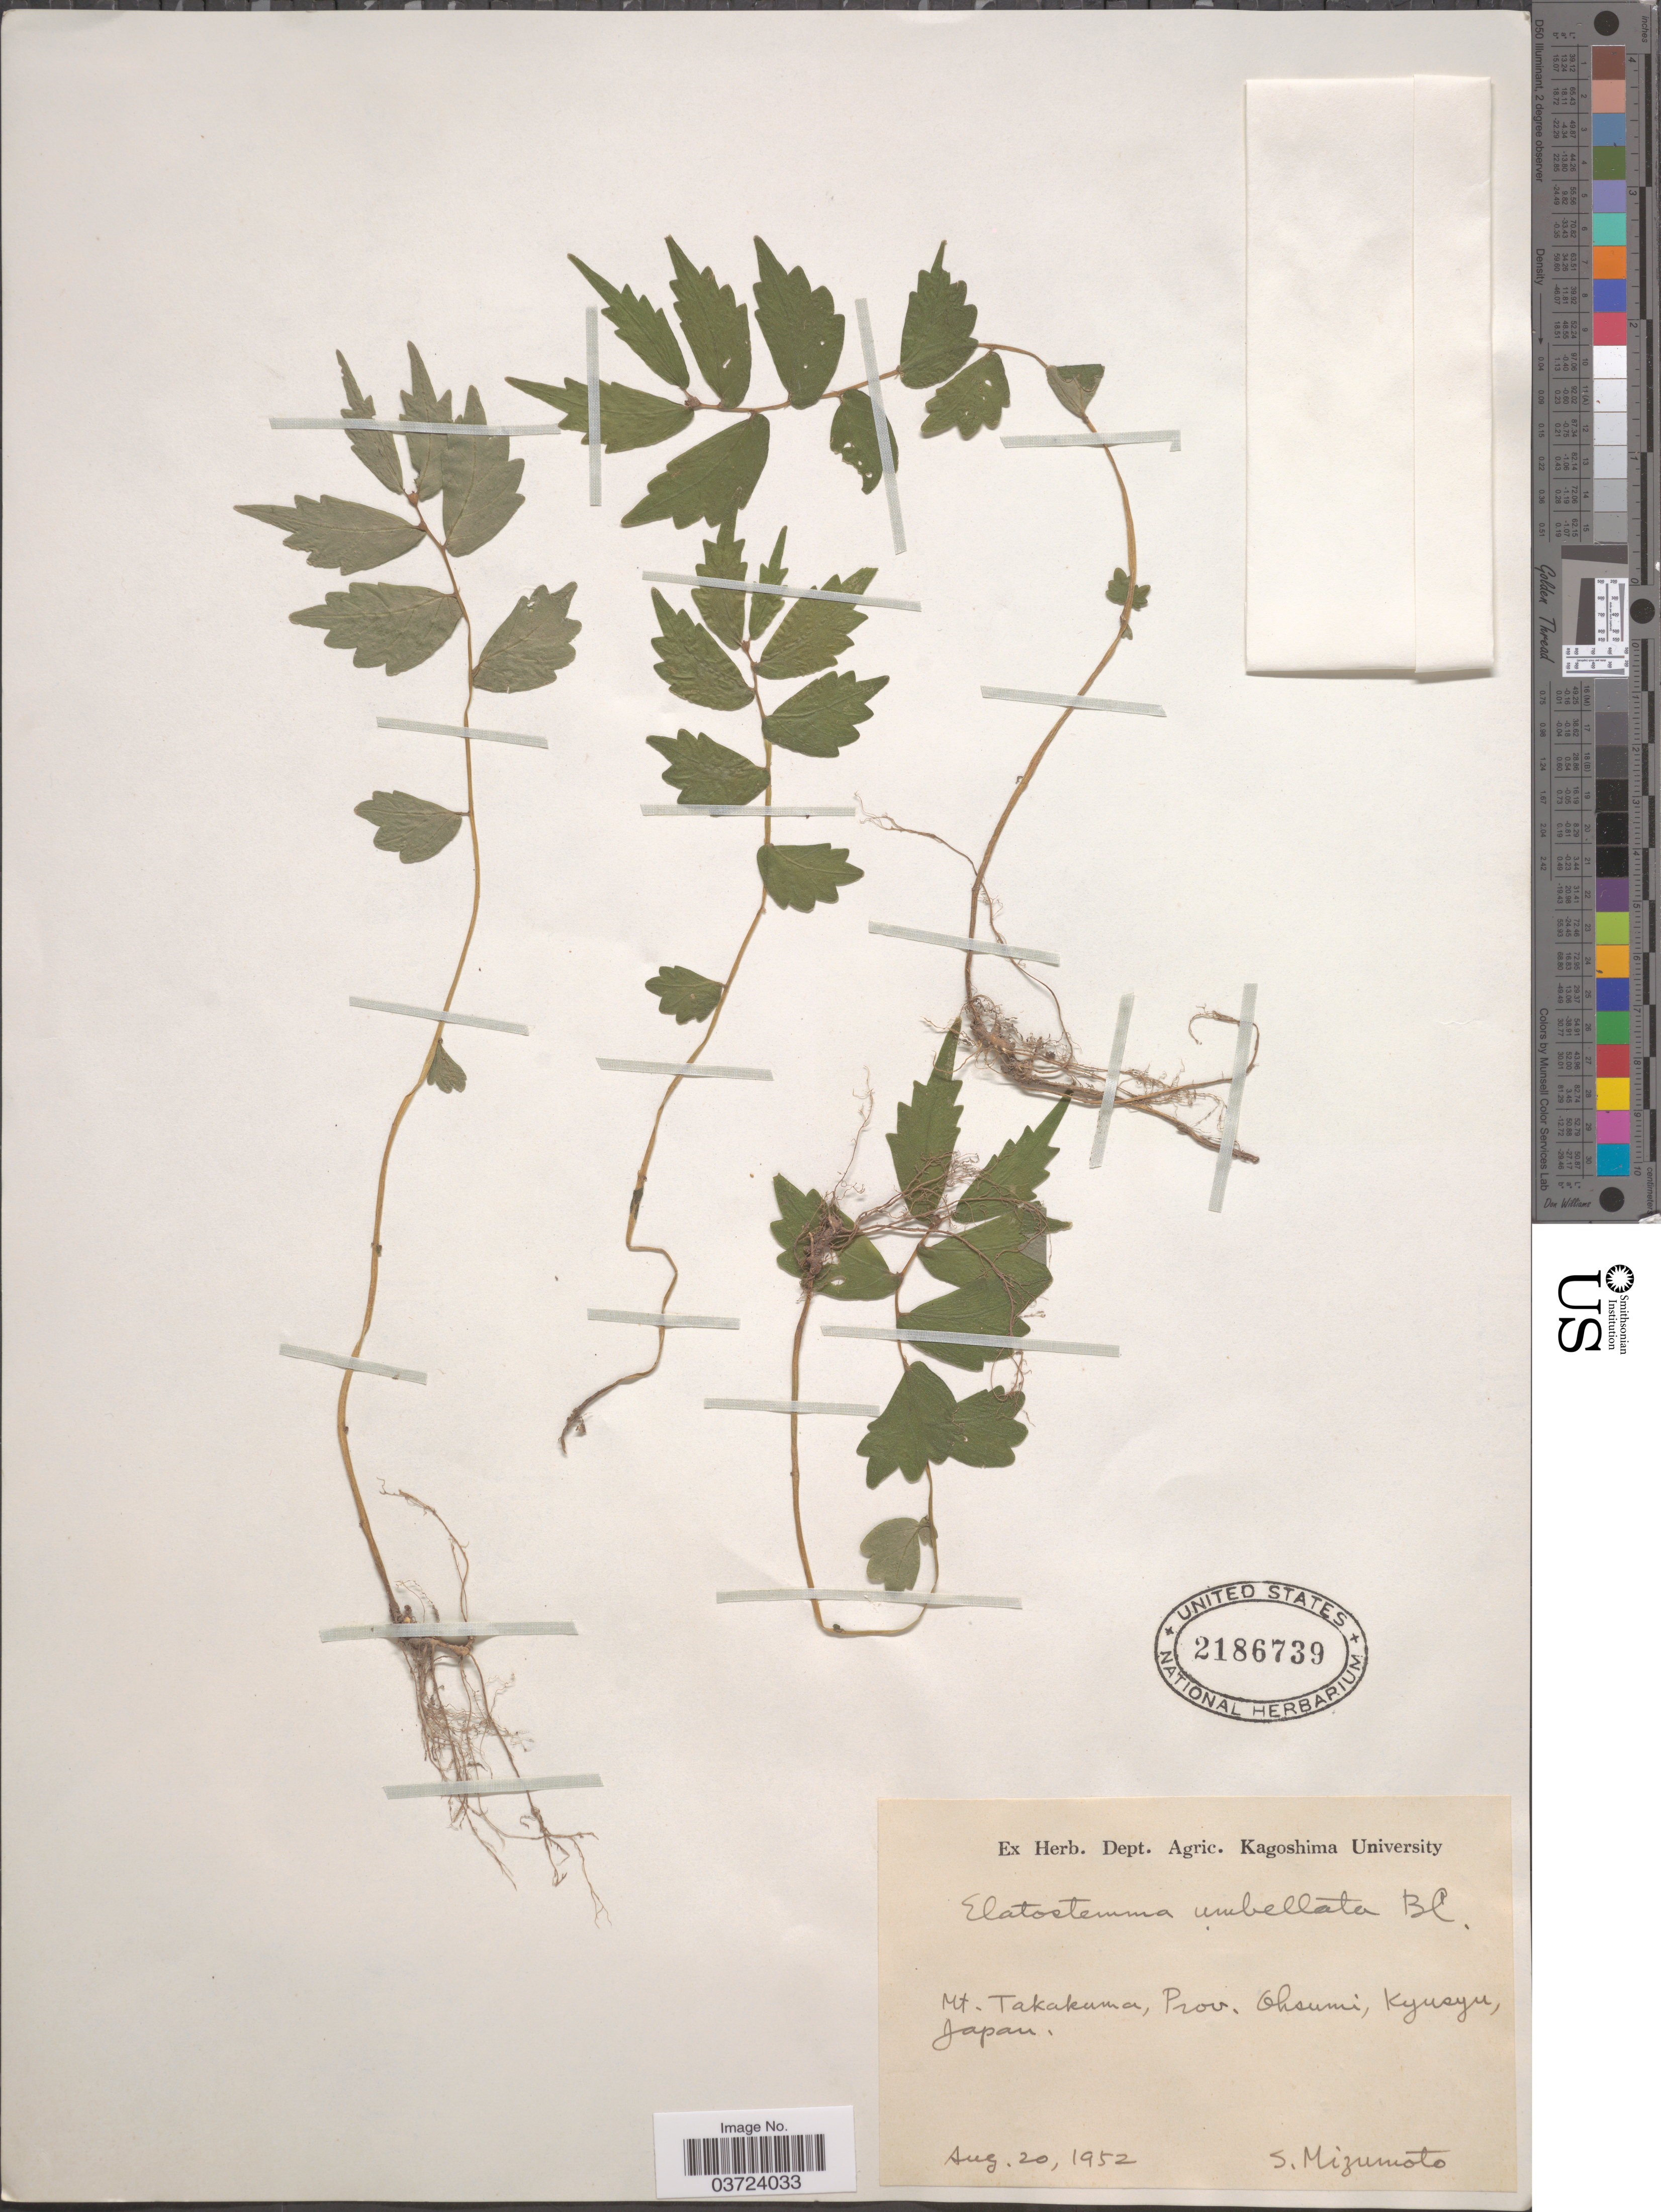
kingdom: Plantae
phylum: Tracheophyta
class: Magnoliopsida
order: Rosales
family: Urticaceae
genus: Elatostema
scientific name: Elatostema umbellatum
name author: Blume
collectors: S. Mizumoto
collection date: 1952-08-20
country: Japan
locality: Mt. Takakuma, Prov. Ohsumi, Kyusyu.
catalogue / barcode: US 2186739